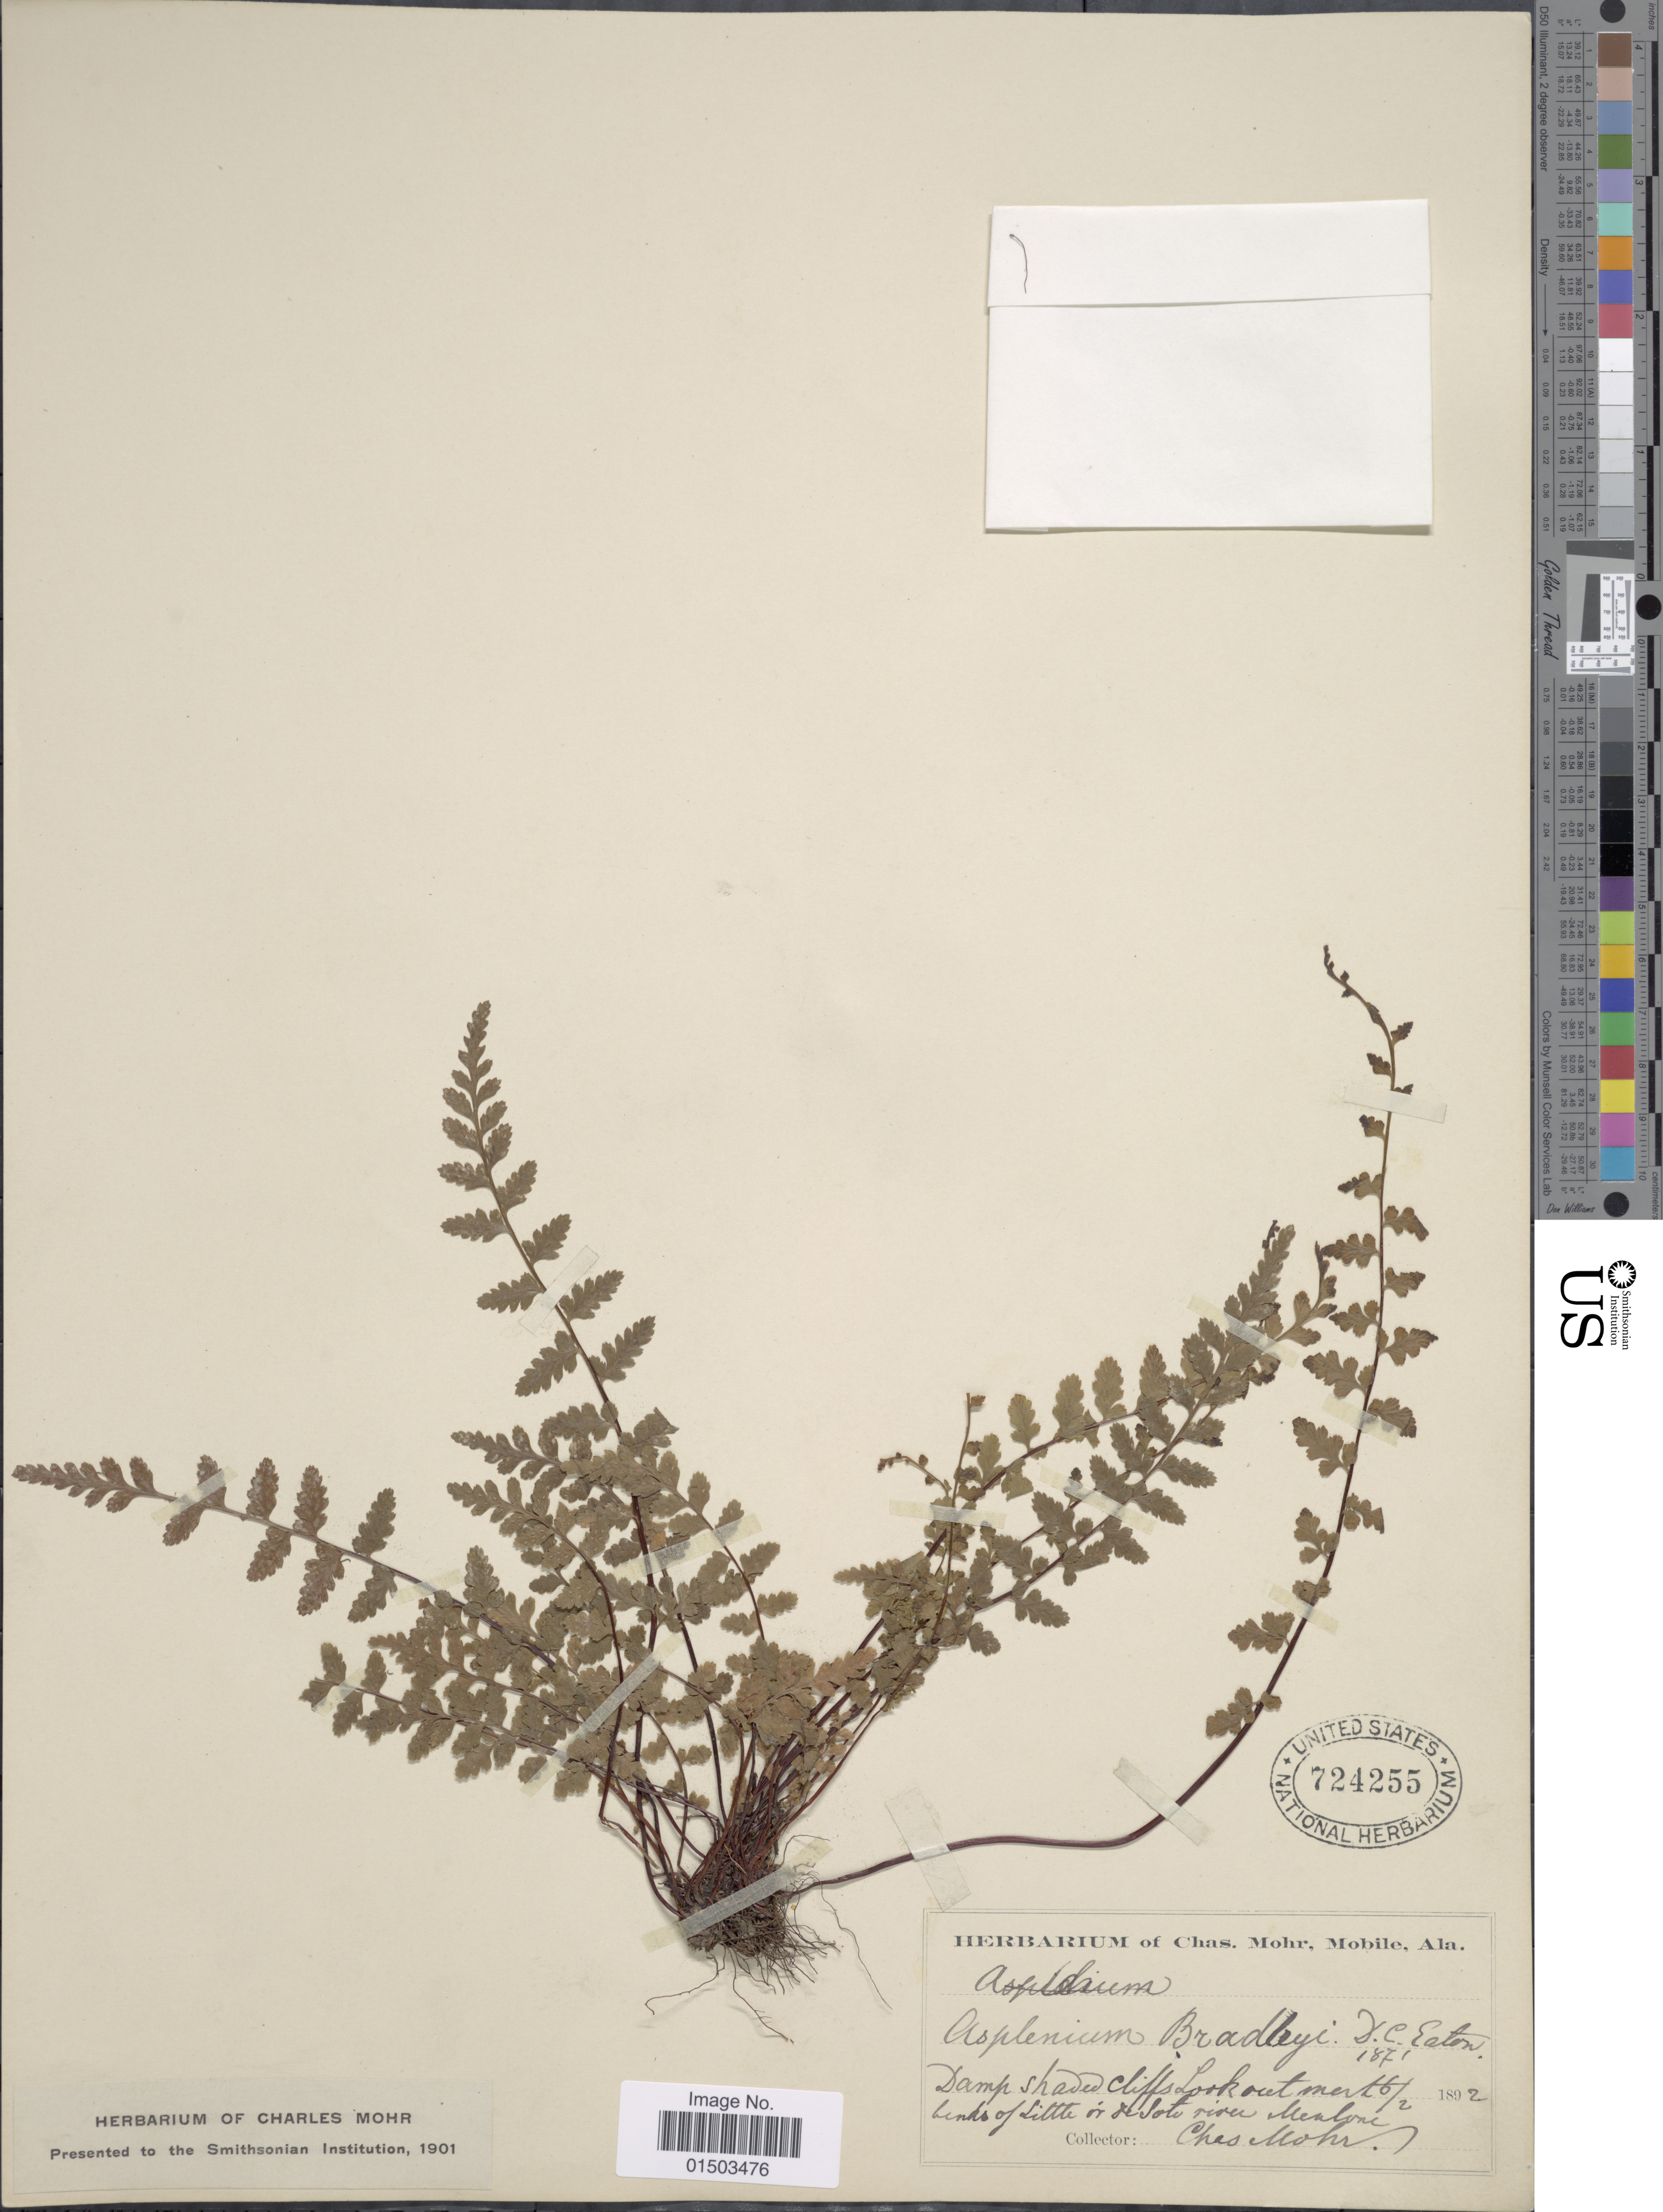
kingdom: Plantae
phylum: Tracheophyta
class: Polypodiopsida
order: Polypodiales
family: Aspleniaceae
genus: Asplenium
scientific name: Asplenium bradleyi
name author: D.C. Eaton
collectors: C. T. Mohr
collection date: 1892-02-06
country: United States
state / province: Alabama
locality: Damp shaded cliffs Lookout mnt banks of Little or De Soto river Mentone.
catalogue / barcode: US 724255